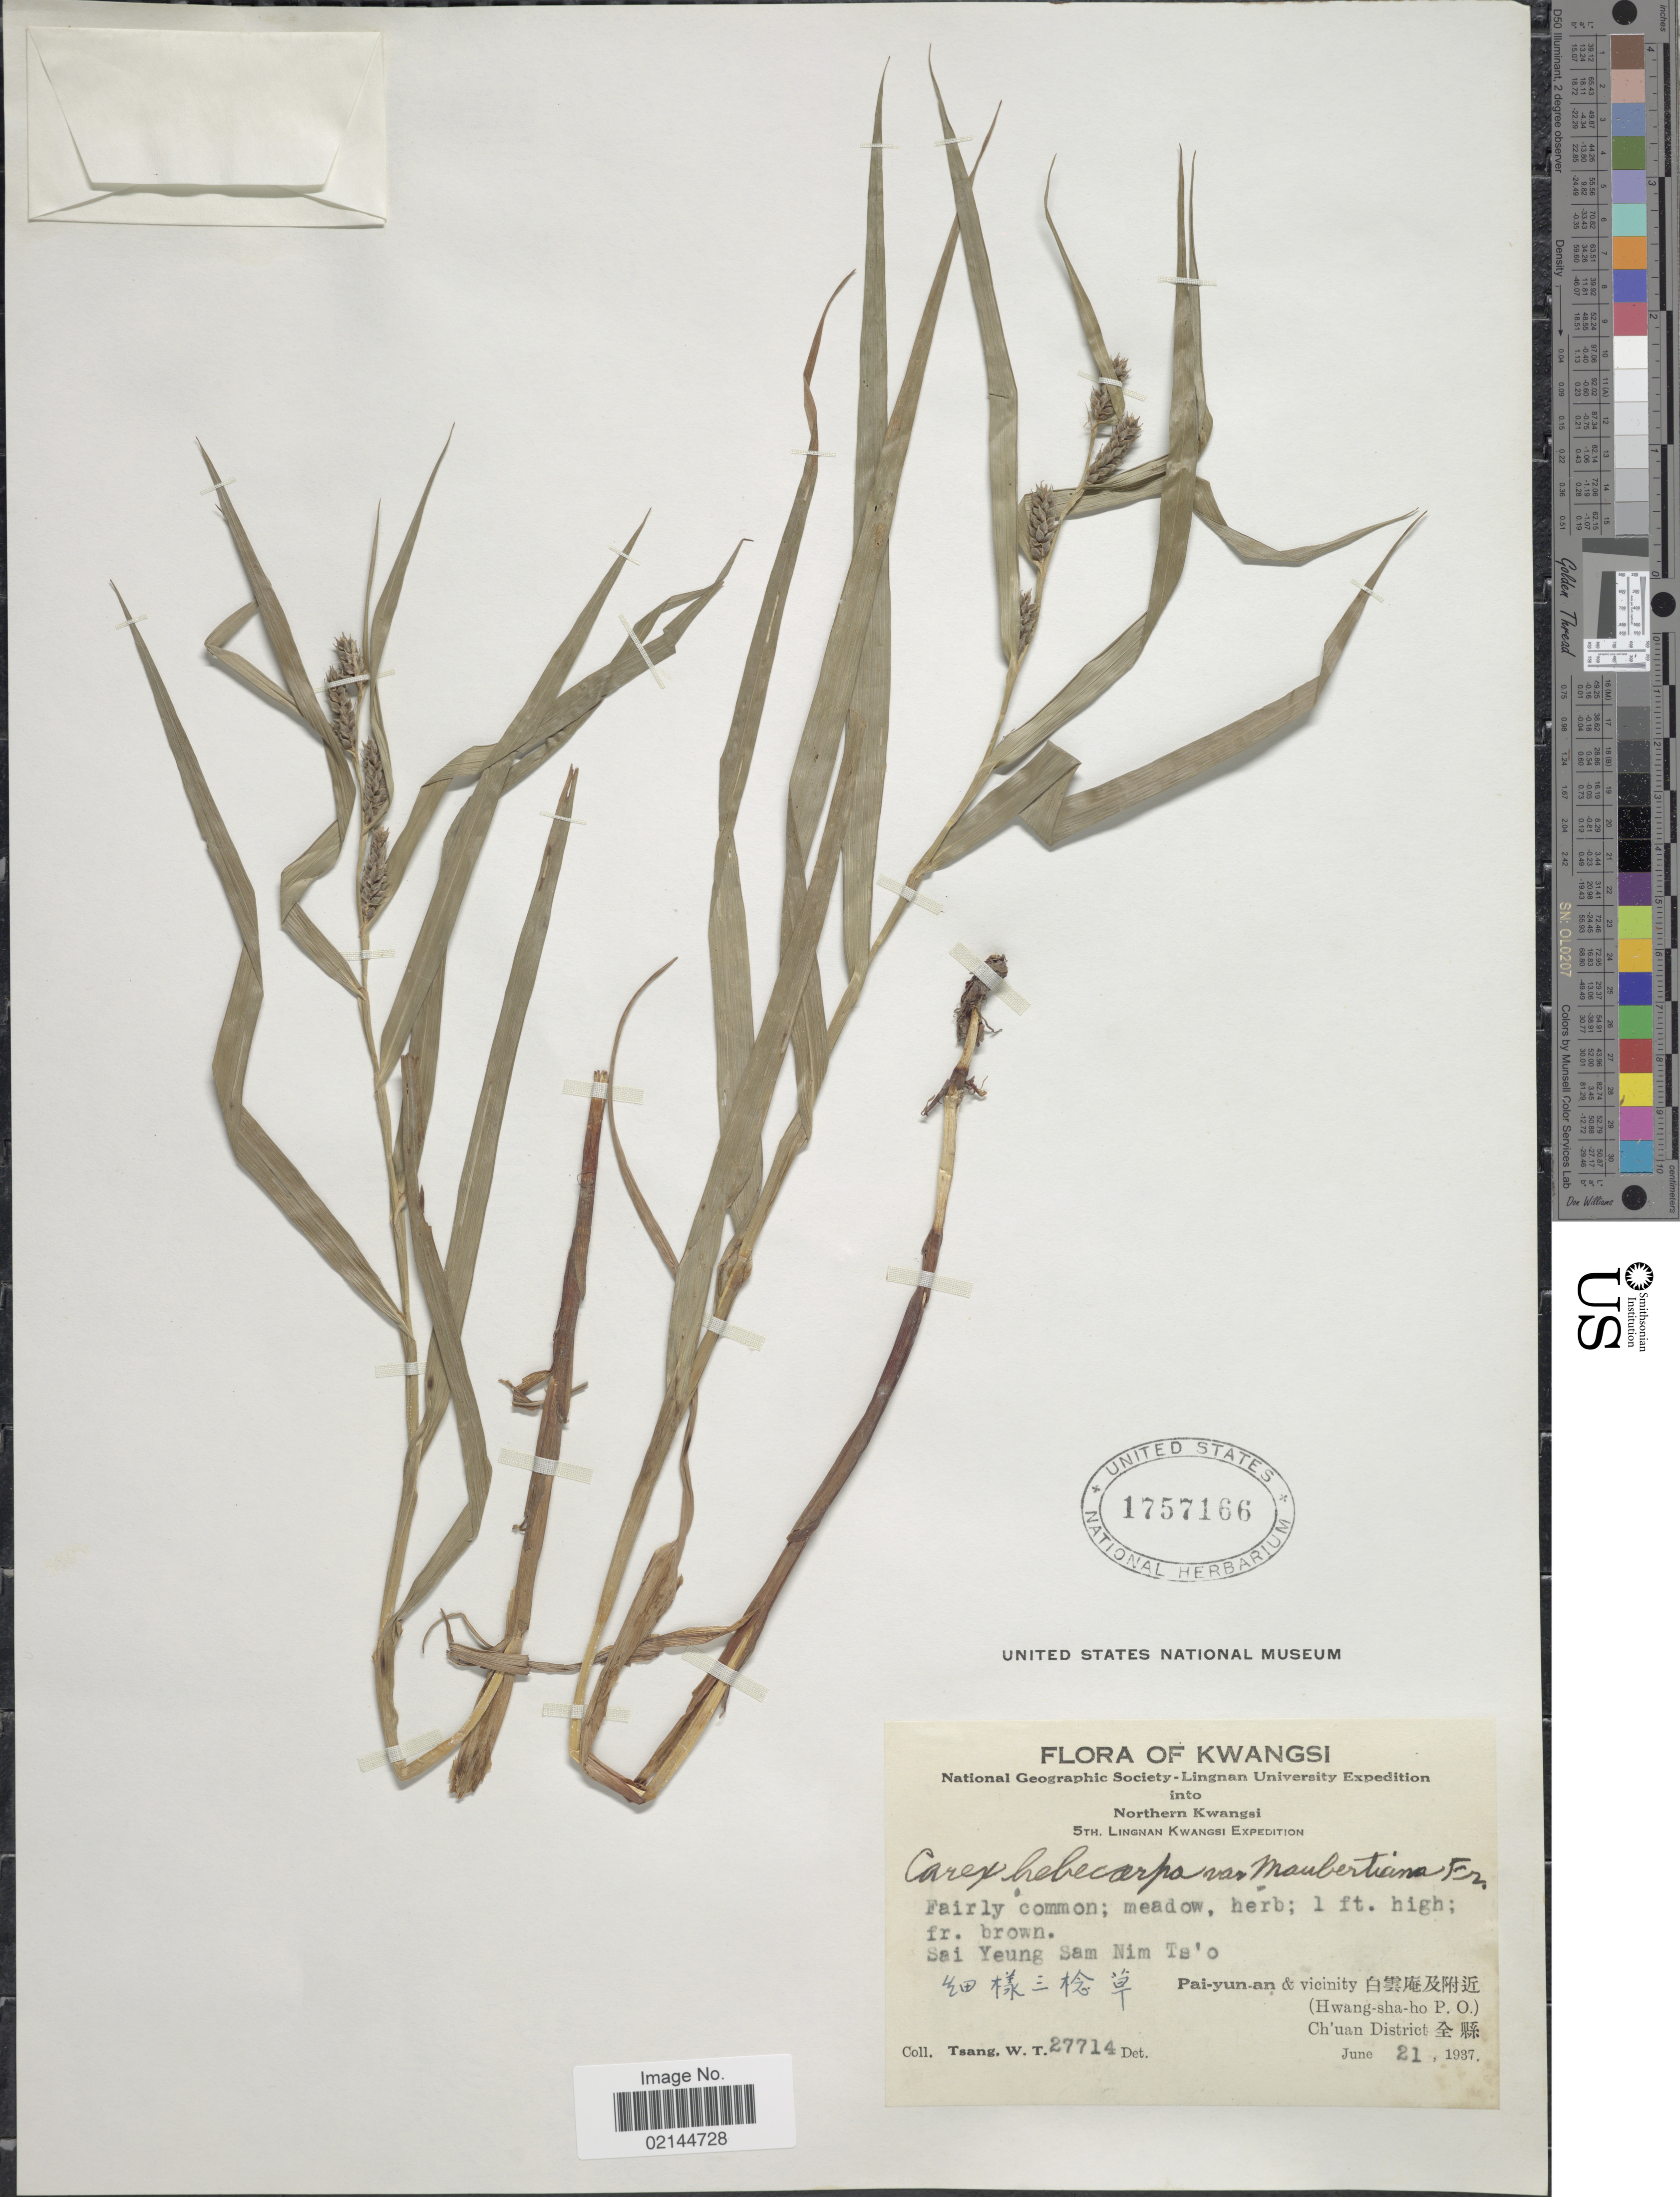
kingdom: Plantae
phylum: Tracheophyta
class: Liliopsida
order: Poales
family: Cyperaceae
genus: Carex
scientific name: Carex hebecarpa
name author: C.A. Mey.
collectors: W. T. Tsang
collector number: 27714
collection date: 1937-06-21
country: China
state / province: Guangxi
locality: Kwangsi. Sai Yeung Sam Nim Ts'o. Pai-yun-an & vicinity. (Hwang-sha-ho P. O.) Ch'uan District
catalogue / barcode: US 1757166